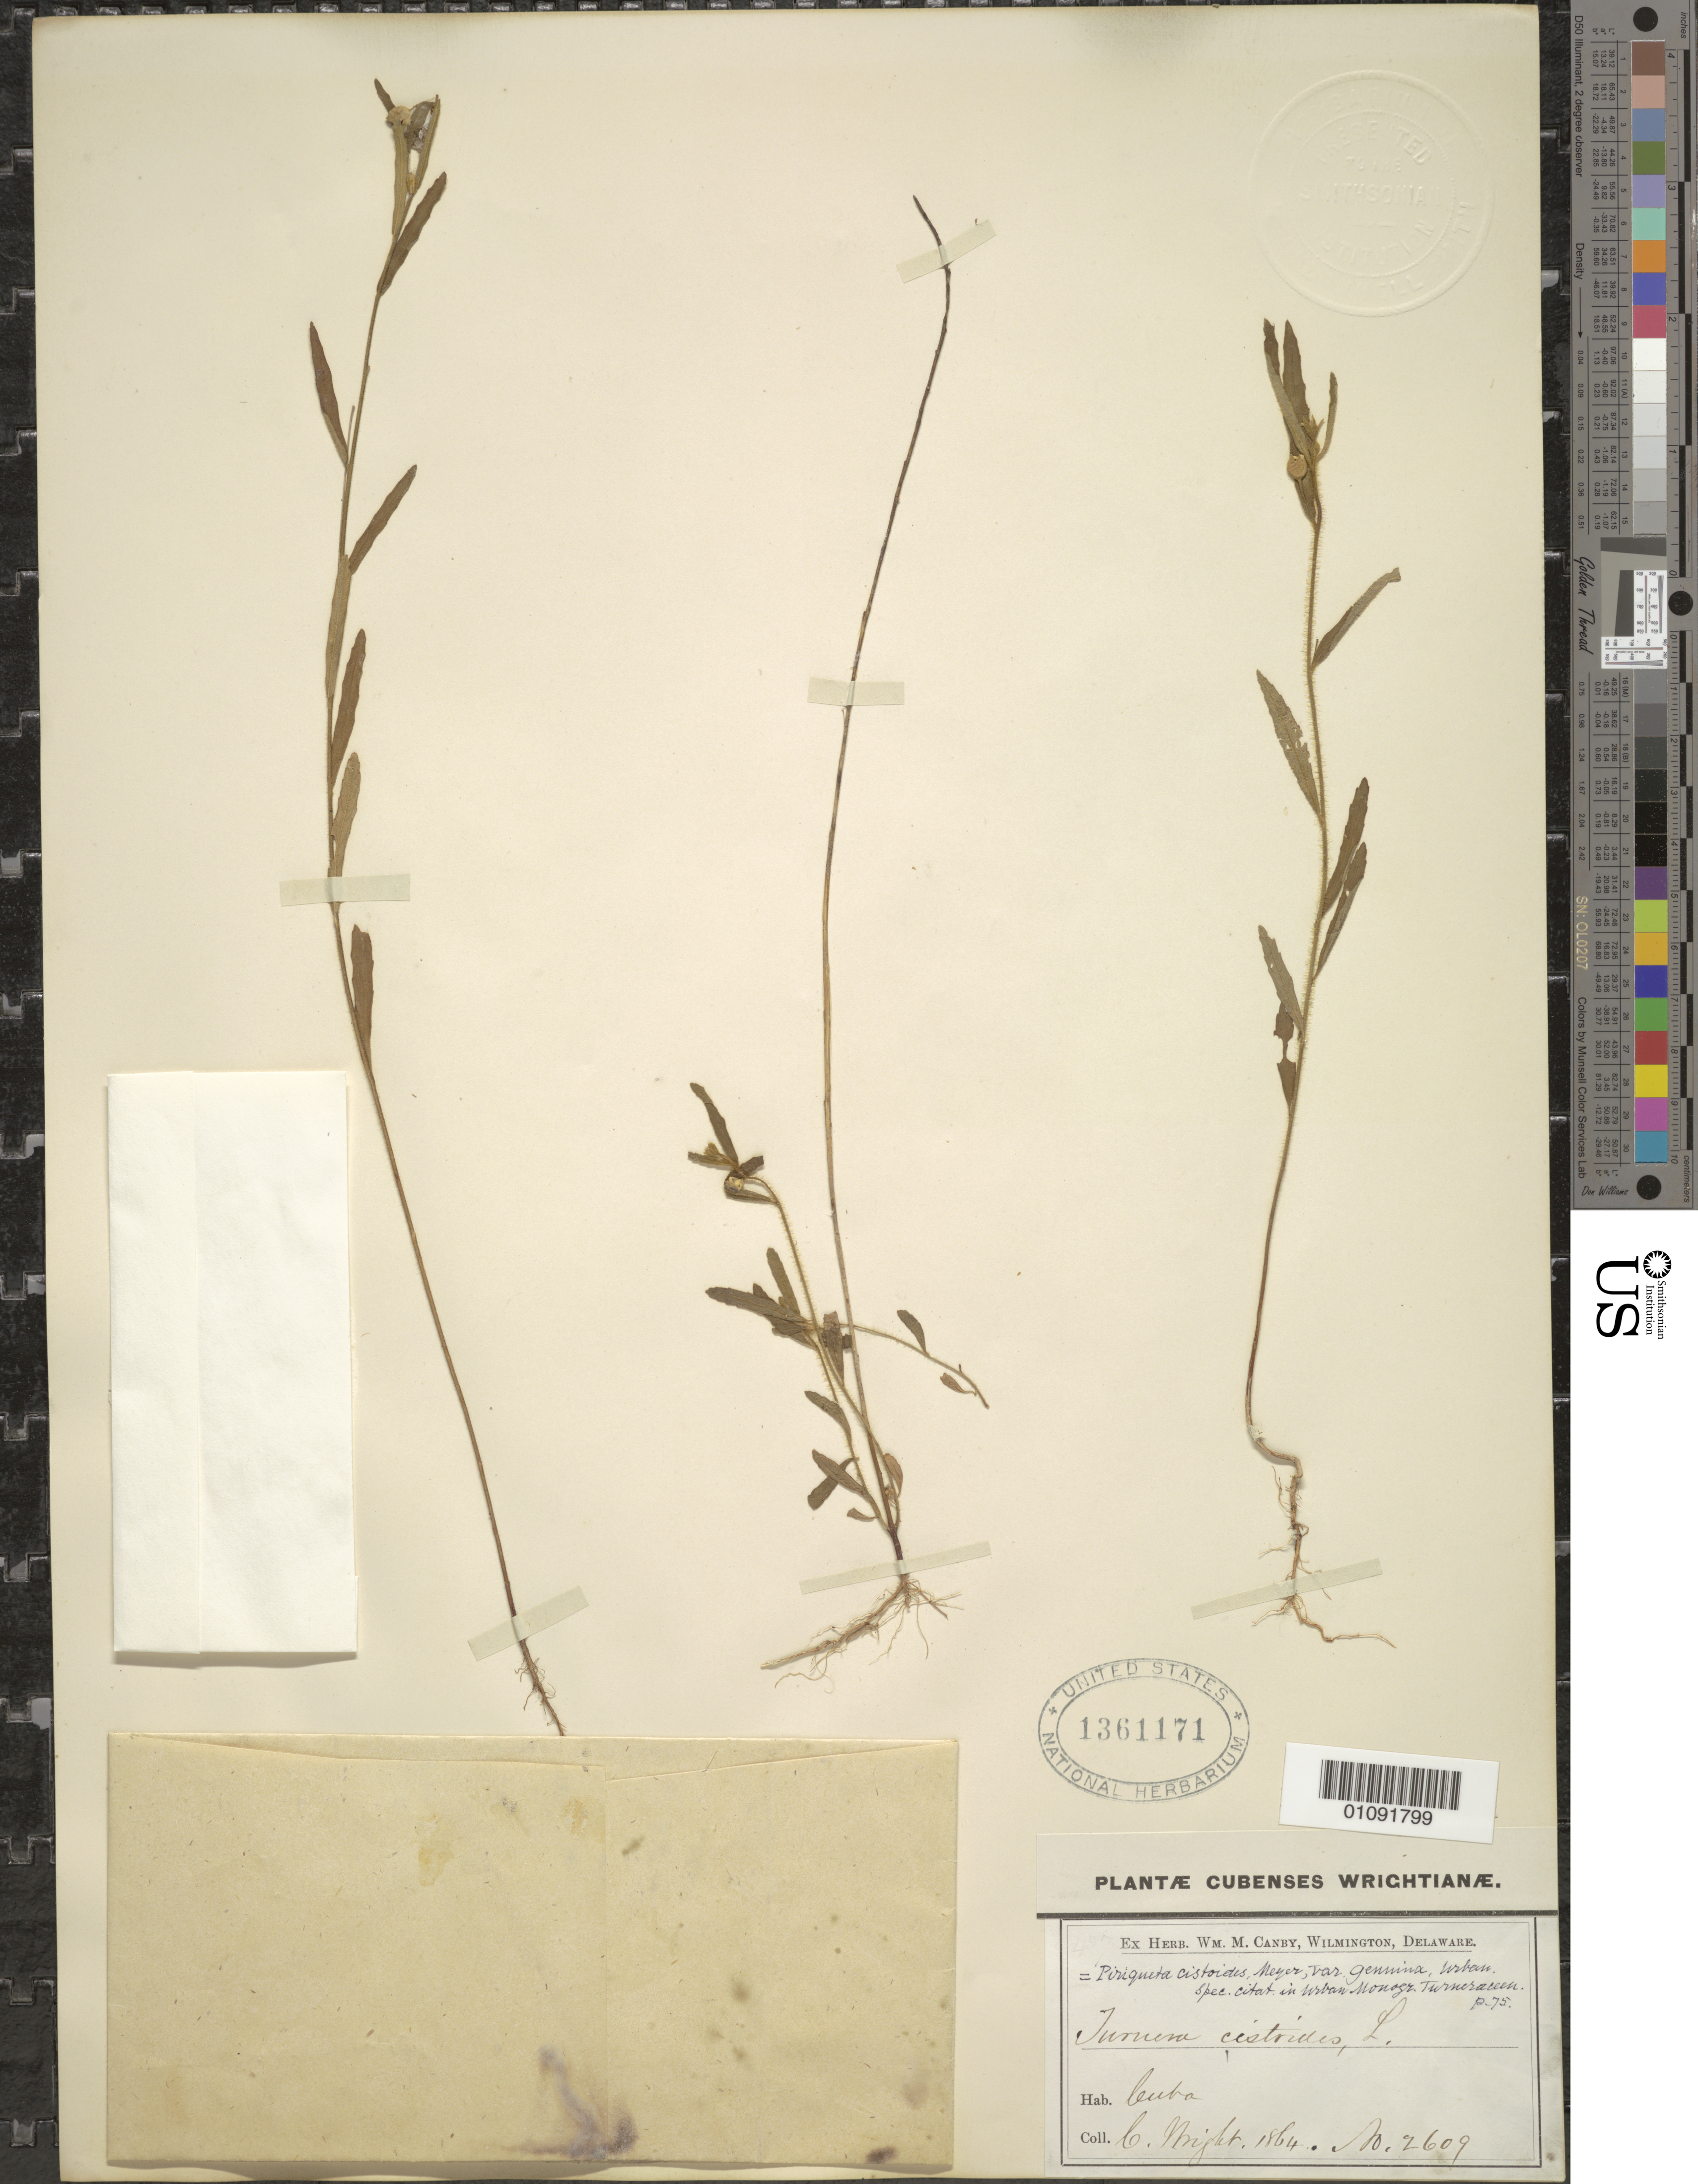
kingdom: Plantae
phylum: Tracheophyta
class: Magnoliopsida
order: Malpighiales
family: Turneraceae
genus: Piriqueta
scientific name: Piriqueta cistoides subsp. cistoides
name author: (L.) Griseb.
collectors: C. Wright & J. F. Cowell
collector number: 2609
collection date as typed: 1864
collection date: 1864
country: Cuba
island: Cuba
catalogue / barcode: US 1361171